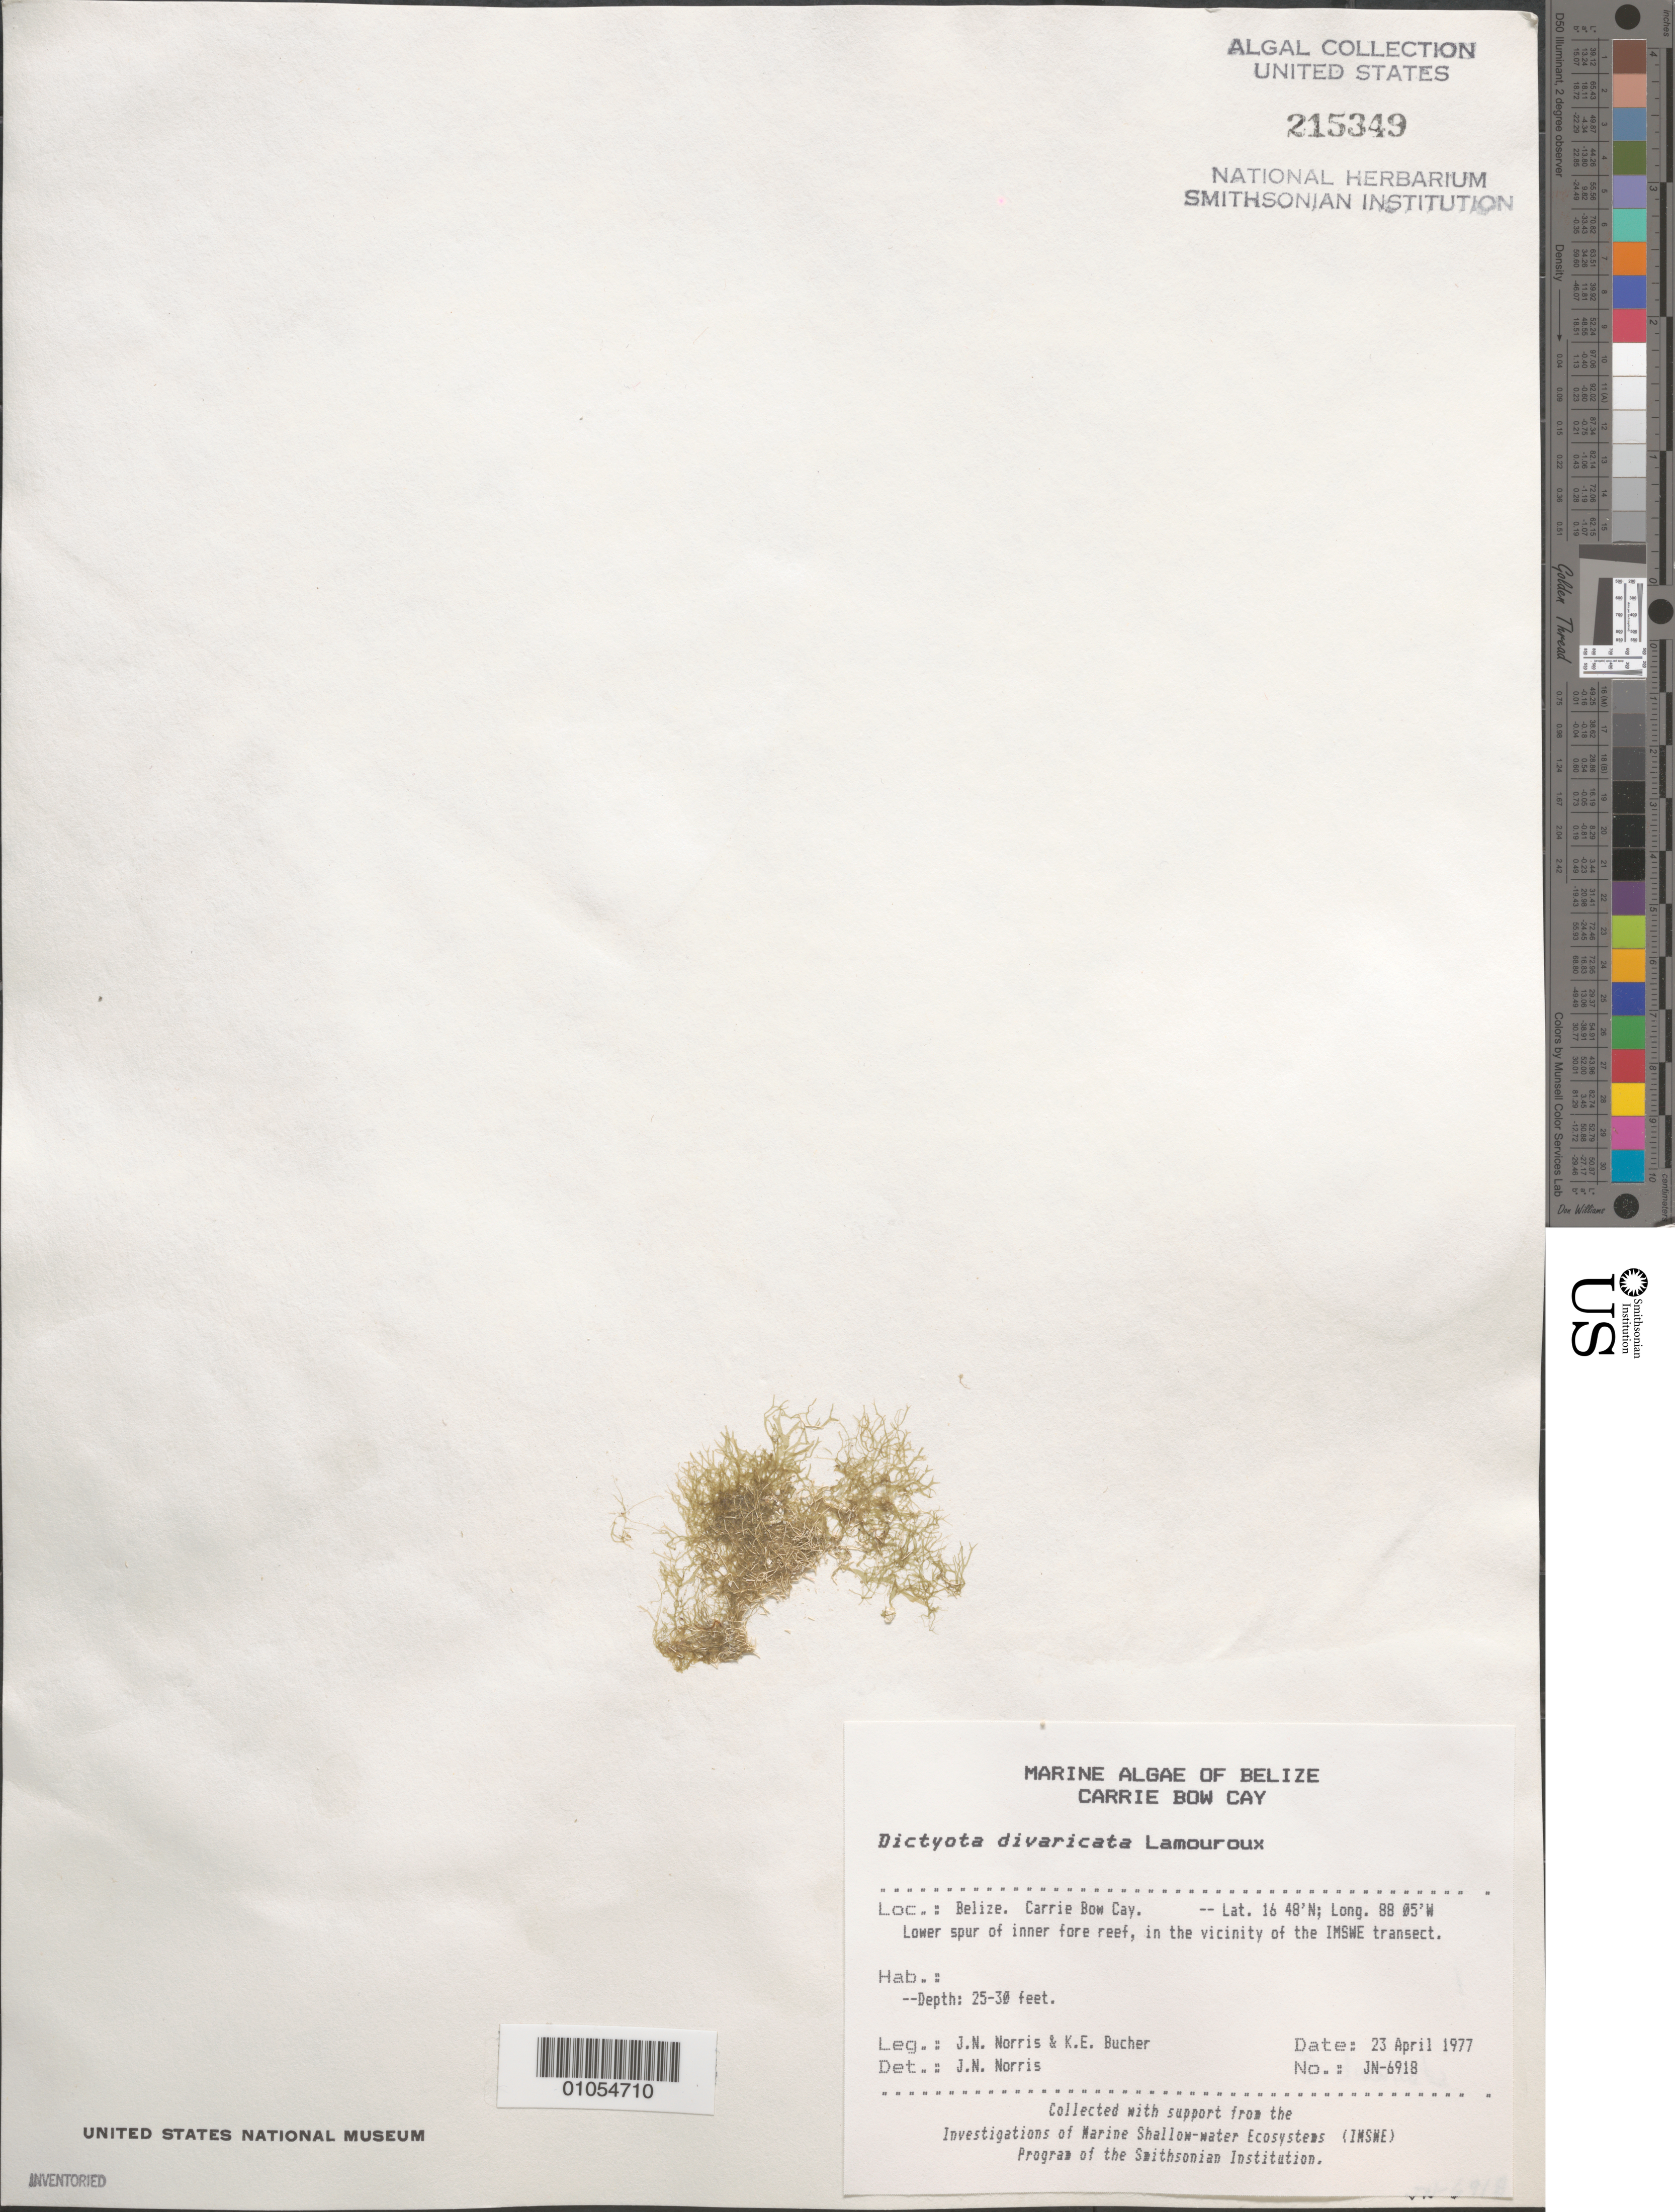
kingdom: Chromista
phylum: Ochrophyta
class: Phaeophyceae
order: Dictyotales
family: Dictyotaceae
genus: Dictyota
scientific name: Dictyota divaricata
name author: J.V.Lamouroux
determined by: Norris, James N.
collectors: J. N. Norris & K. E. Bucher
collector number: JN-6918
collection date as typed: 23 Apr 1977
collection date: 1977-04-23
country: Belize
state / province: Stann Creek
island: Carrie Bow Cay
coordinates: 16 48'N, 88 05'W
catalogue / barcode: US 215349